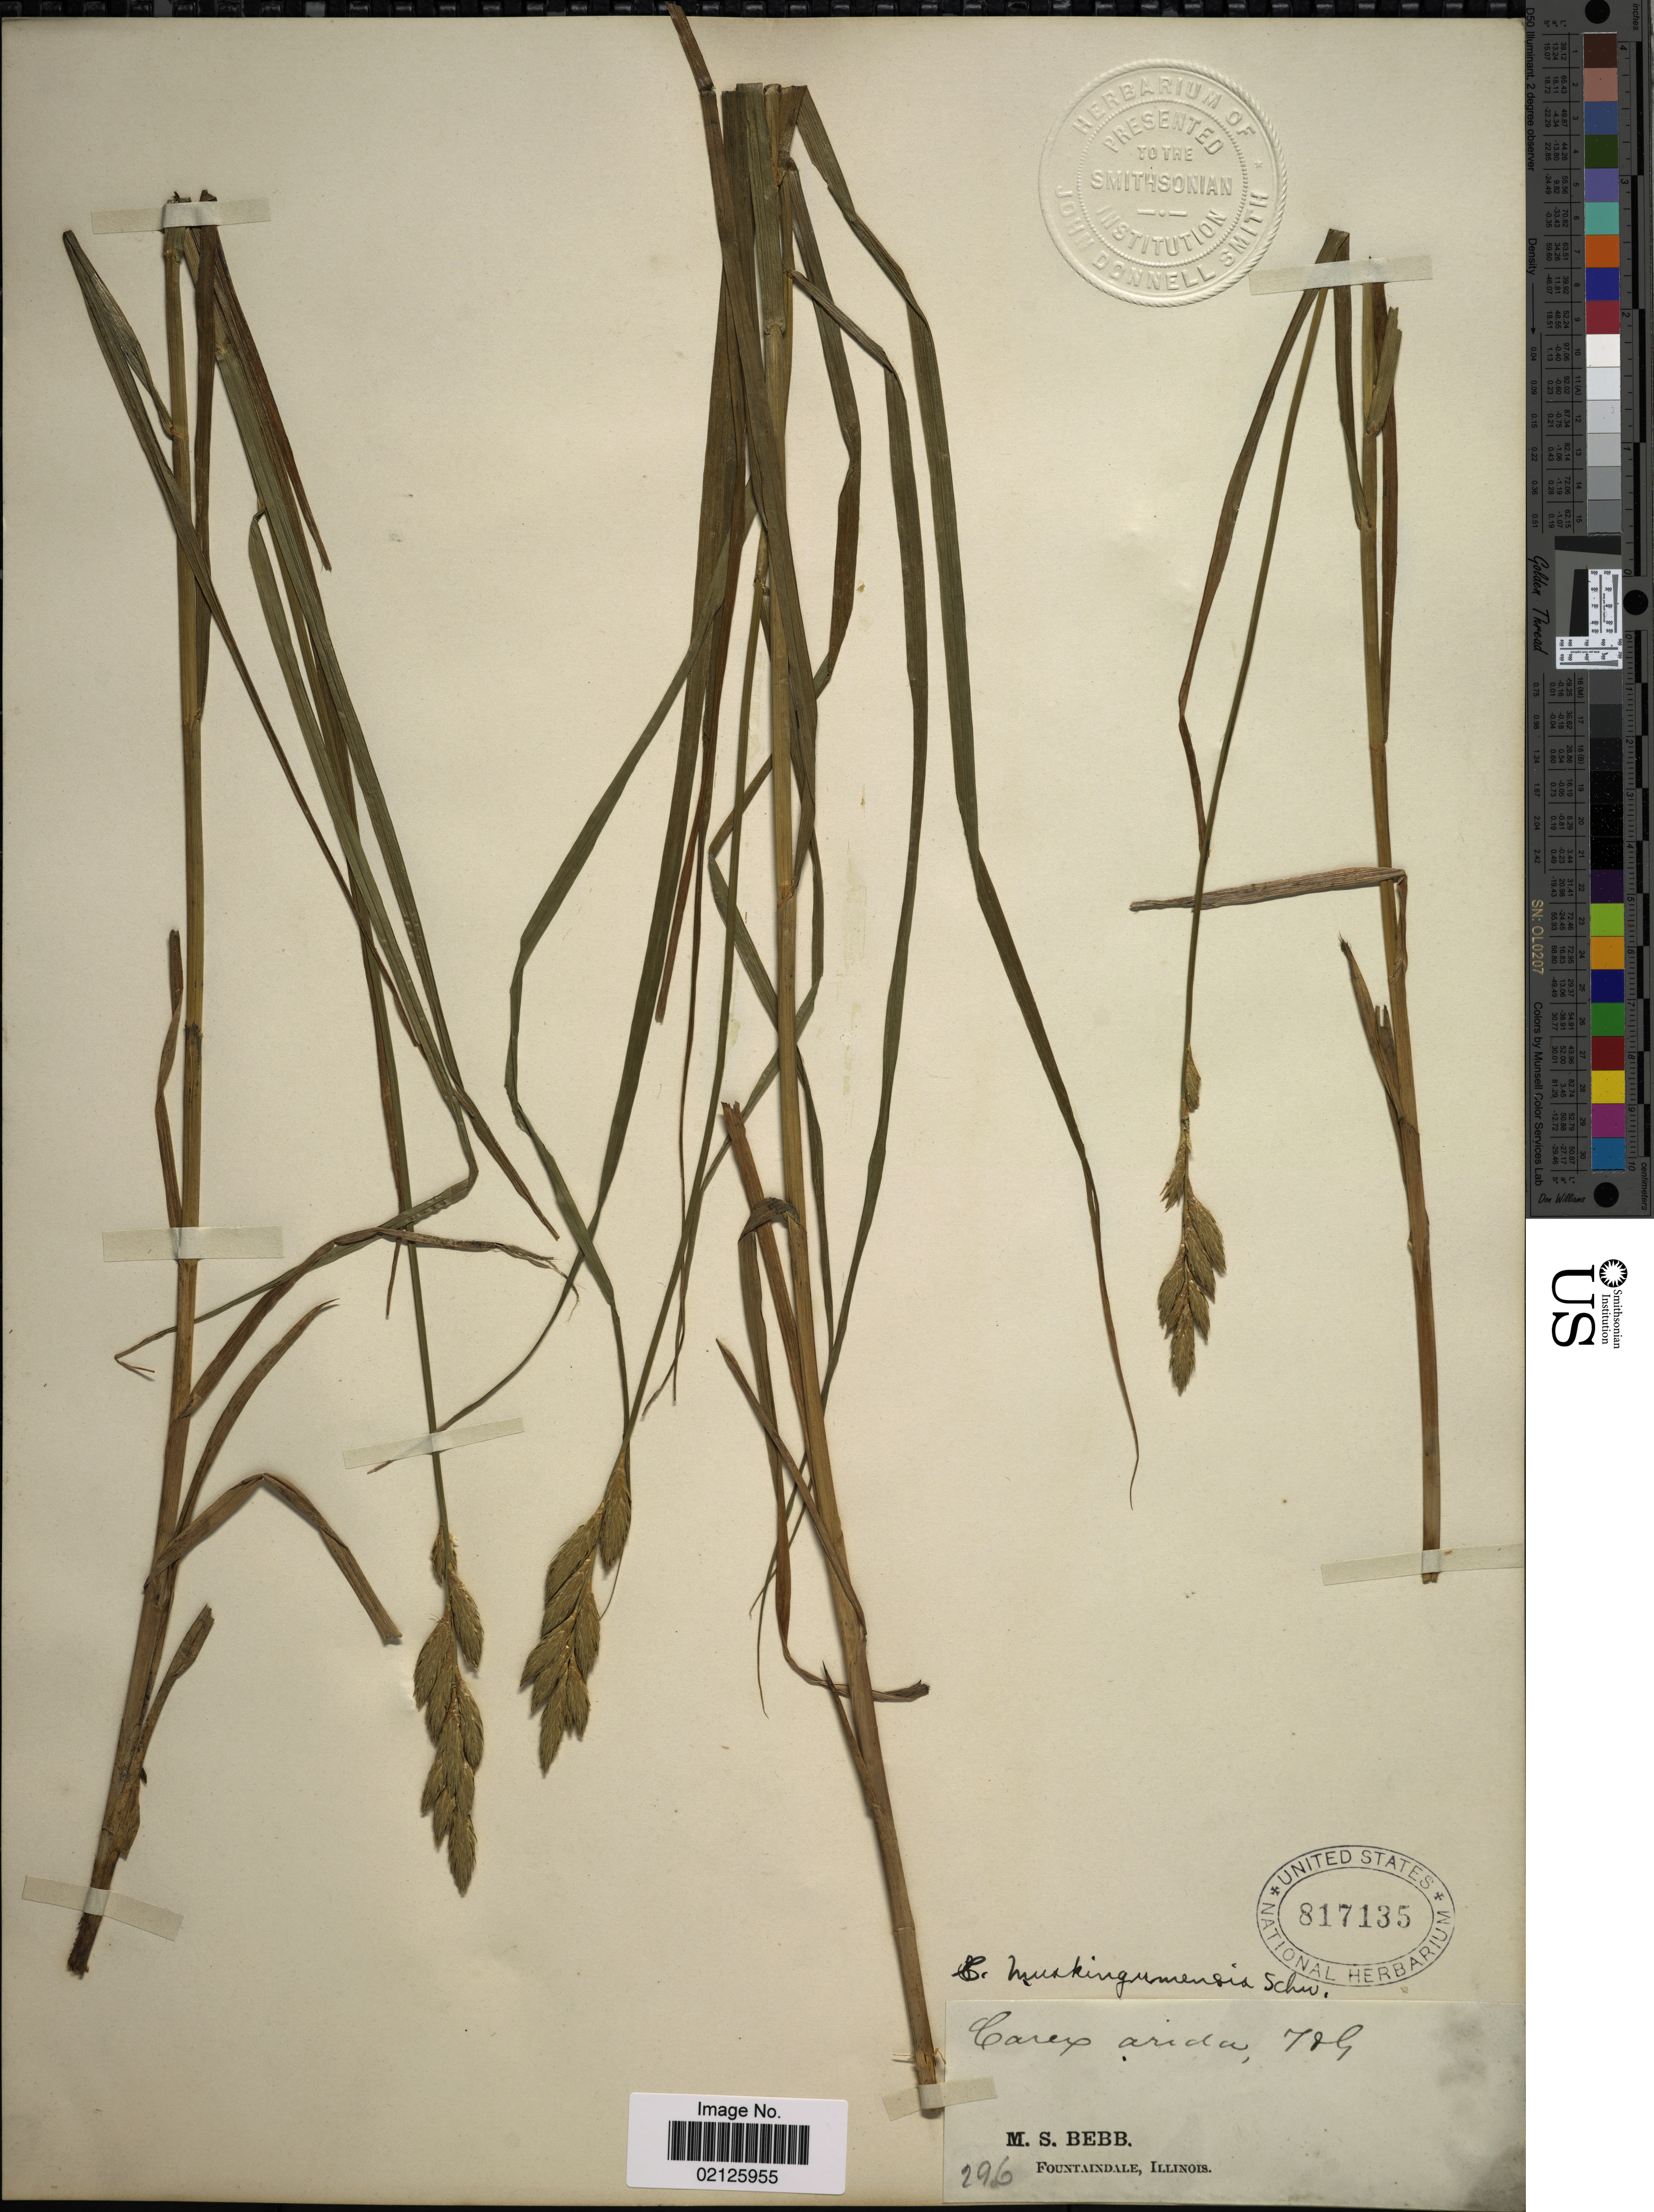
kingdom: Plantae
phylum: Tracheophyta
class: Liliopsida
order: Poales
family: Cyperaceae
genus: Carex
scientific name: Carex muskingumensis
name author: Schwein.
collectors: M. Bebb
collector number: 296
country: United States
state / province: Illinois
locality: Fountainedale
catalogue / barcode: US 817135